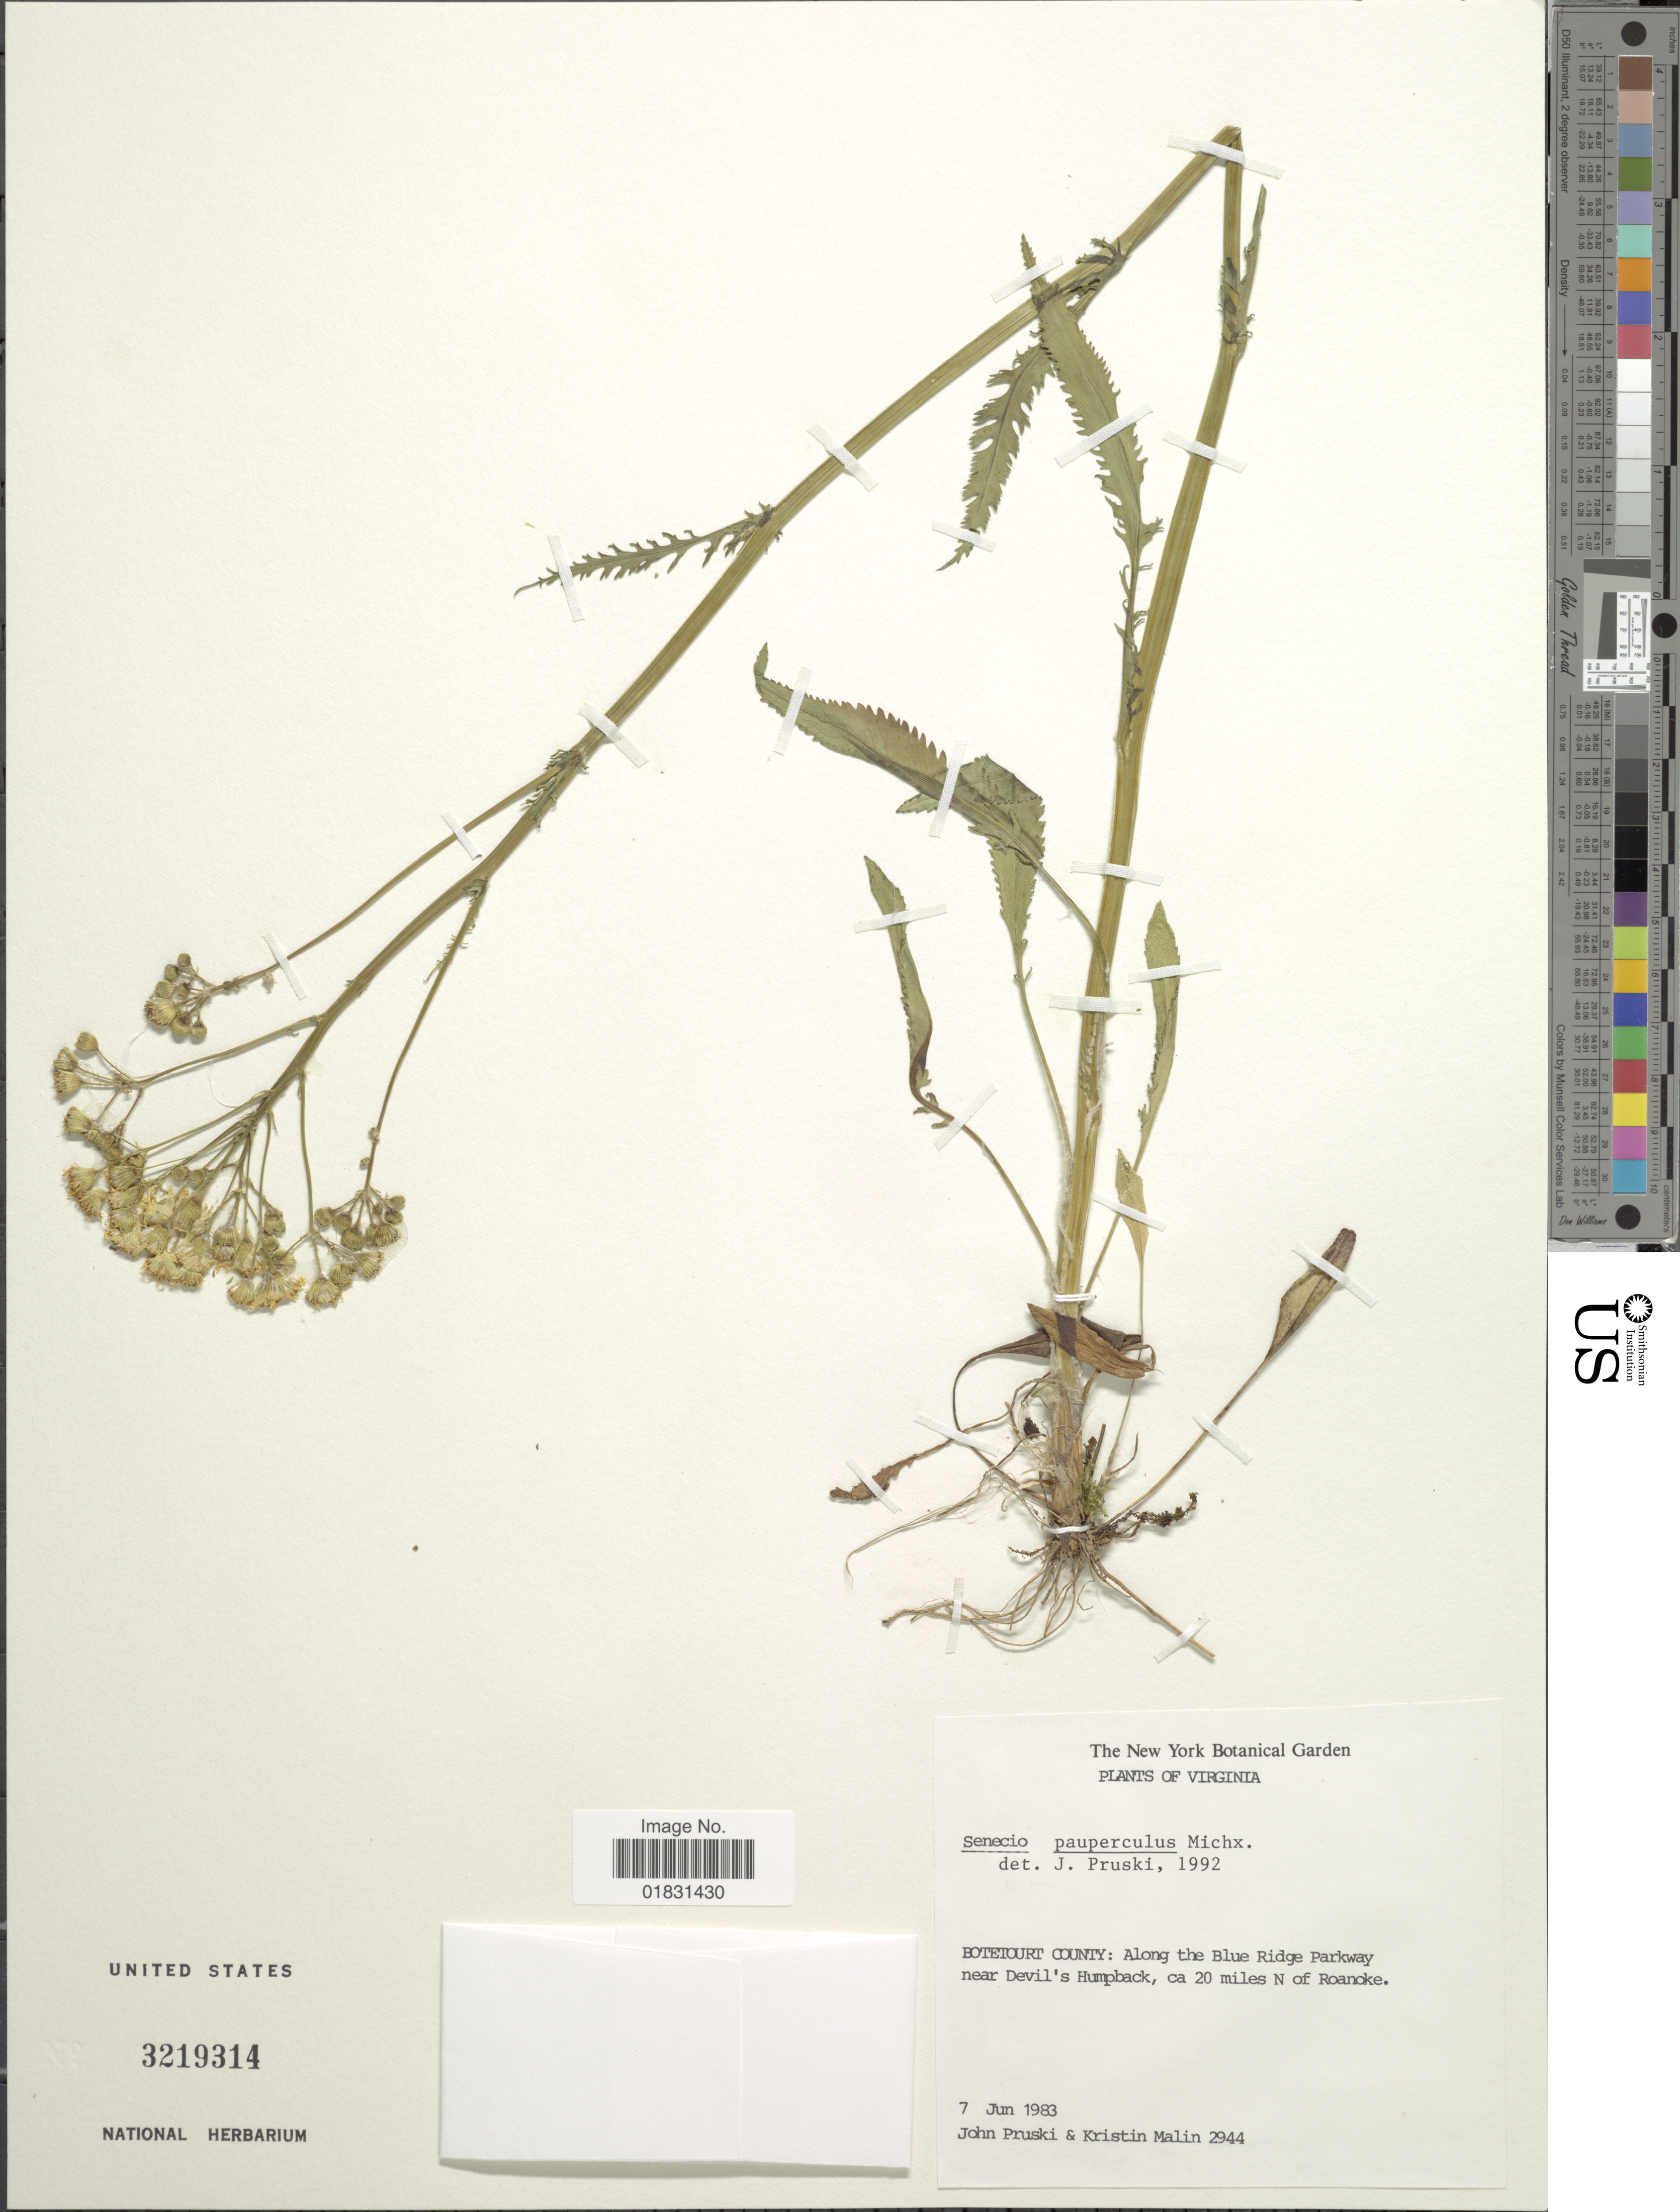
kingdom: Plantae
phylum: Tracheophyta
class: Magnoliopsida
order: Asterales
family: Asteraceae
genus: Packera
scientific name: Packera paupercula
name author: (Michx.) Á. Löve & D. Löve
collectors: J. F. Pruski & K. Mailin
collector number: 2944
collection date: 1983-06-07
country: United States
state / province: Virginia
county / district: Botetourt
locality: Botetourt County: Along the Blue Ridge Parkway near Devil's Humpback, ca 20 miles N of Roancke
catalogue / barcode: US 3219314